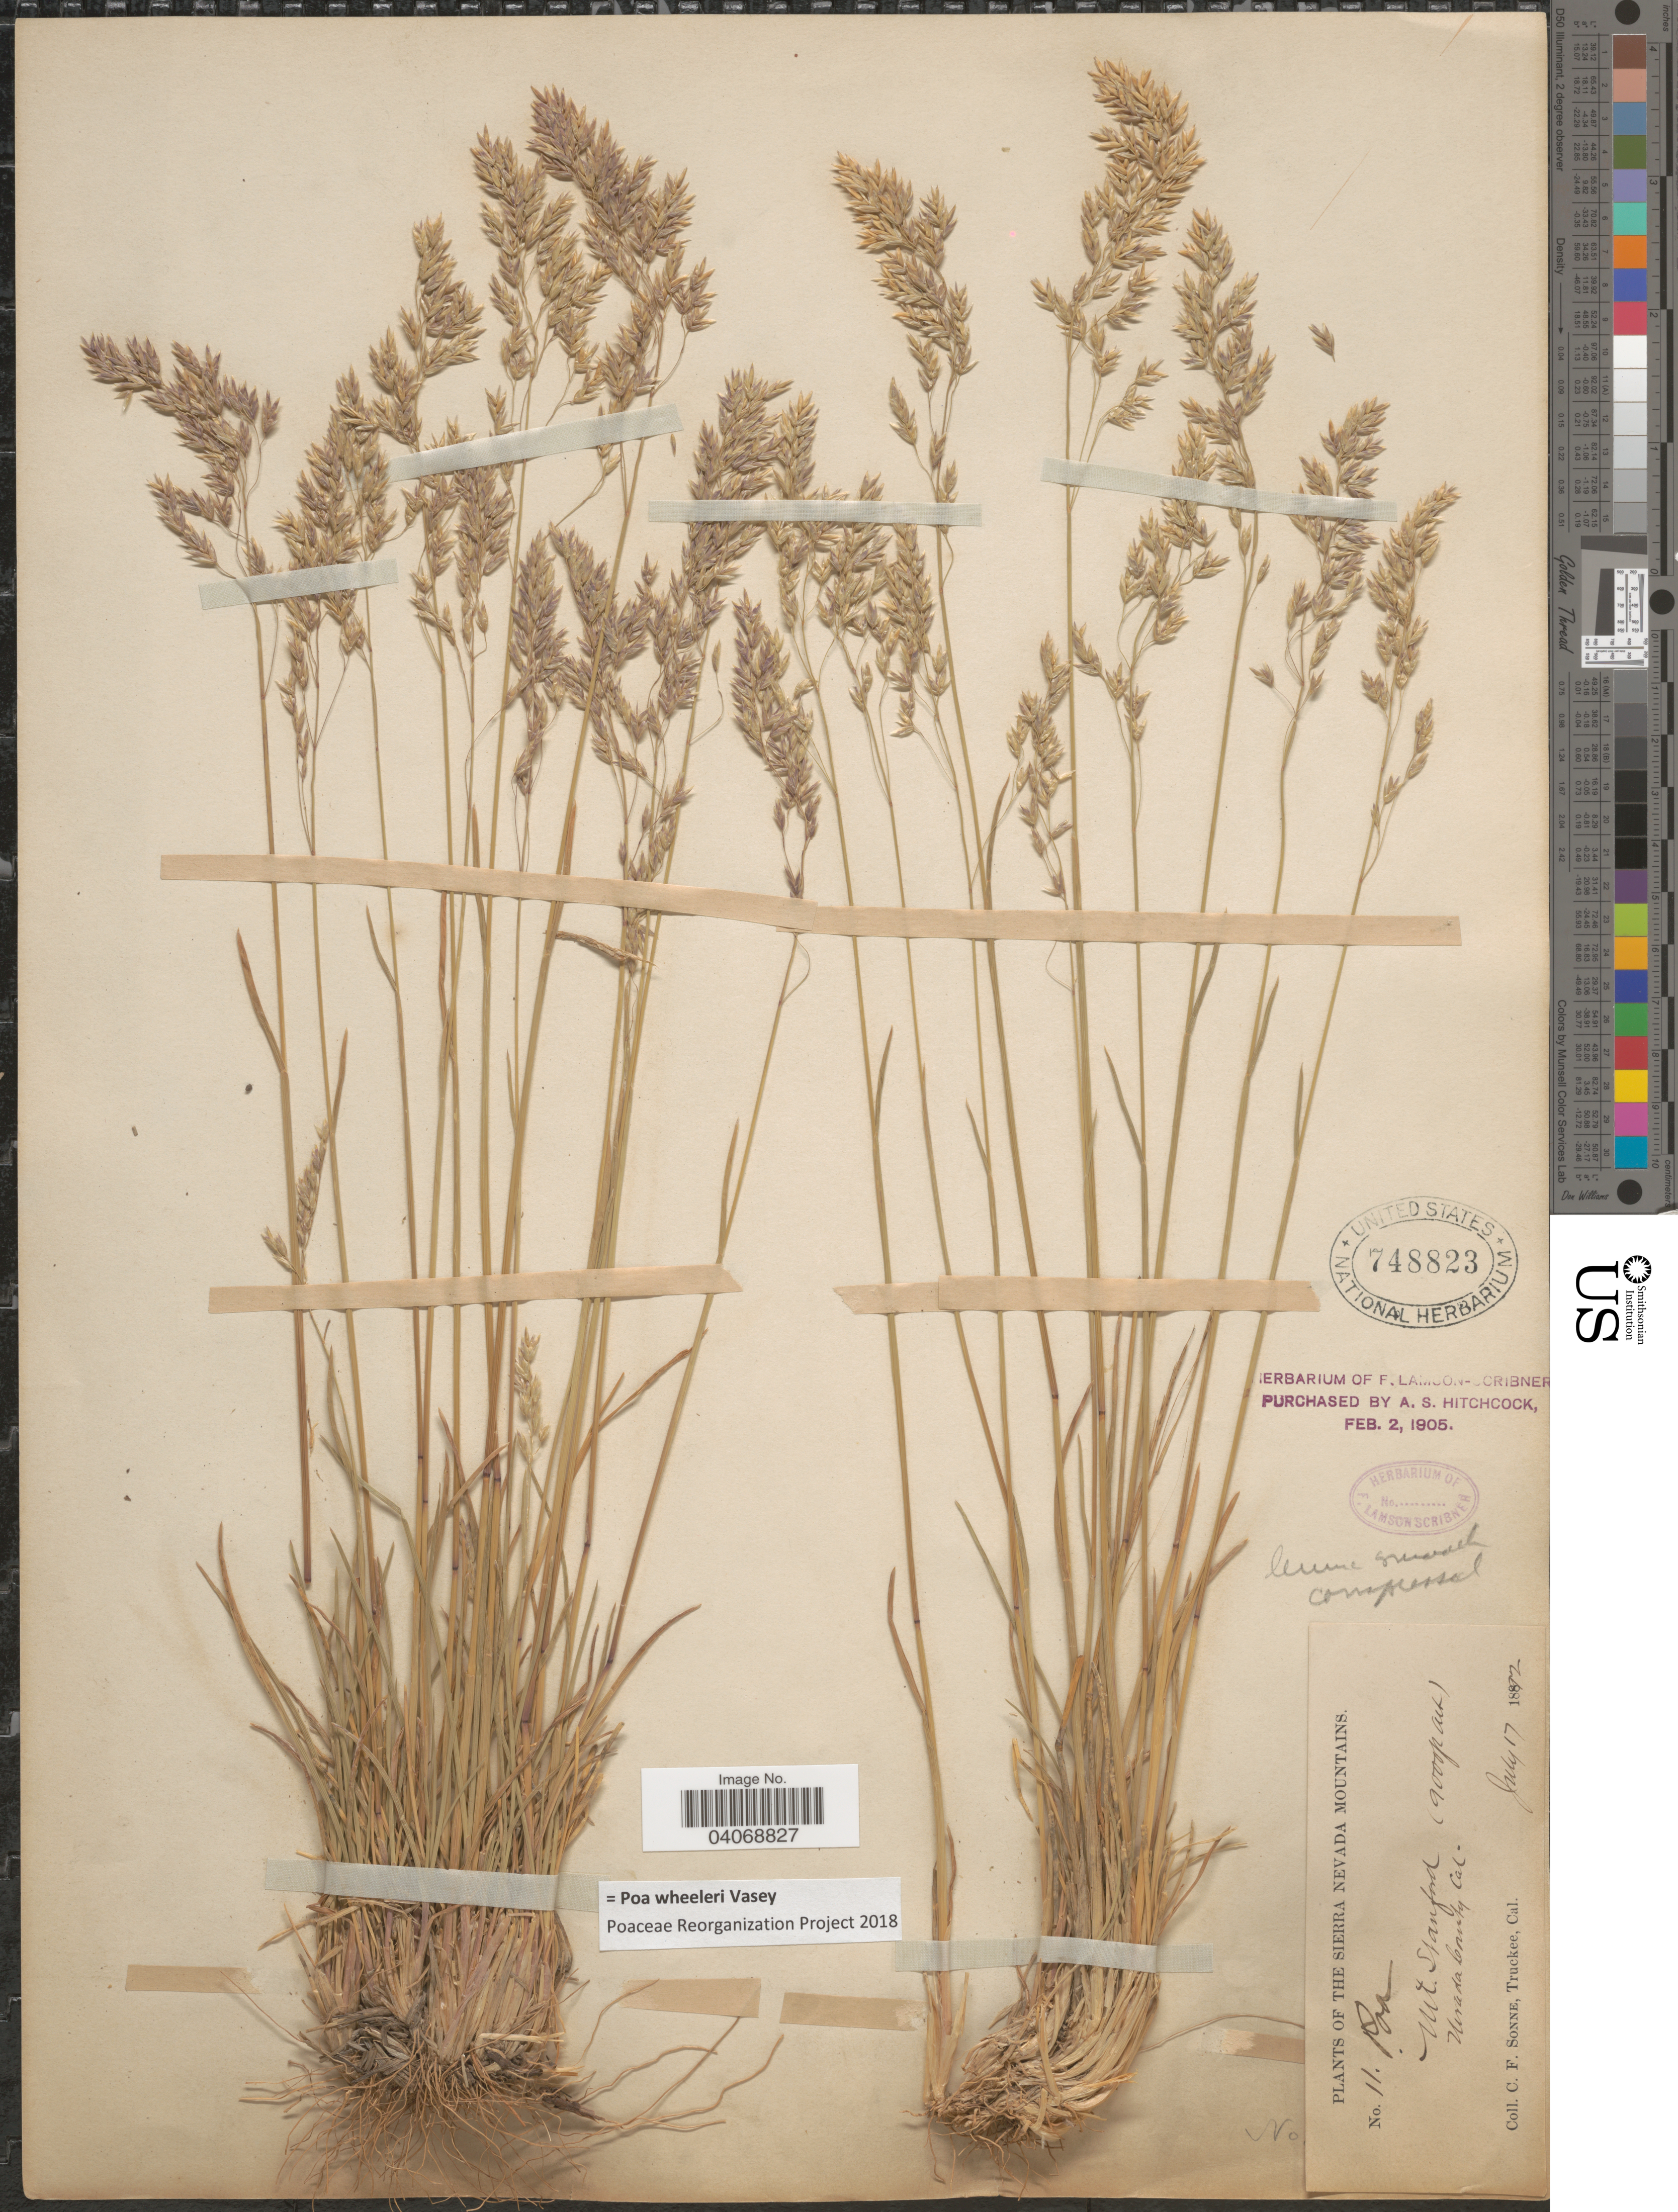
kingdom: Plantae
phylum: Tracheophyta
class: Liliopsida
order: Poales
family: Poaceae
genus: Poa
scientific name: Poa wheeleri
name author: Vasey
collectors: C. Sonne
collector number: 11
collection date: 1892-07-17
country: United States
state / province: California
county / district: Nevada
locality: The Sierra Nevada Mountains. Mt. Stanford. Nevada County.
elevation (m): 2743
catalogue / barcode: US 748823